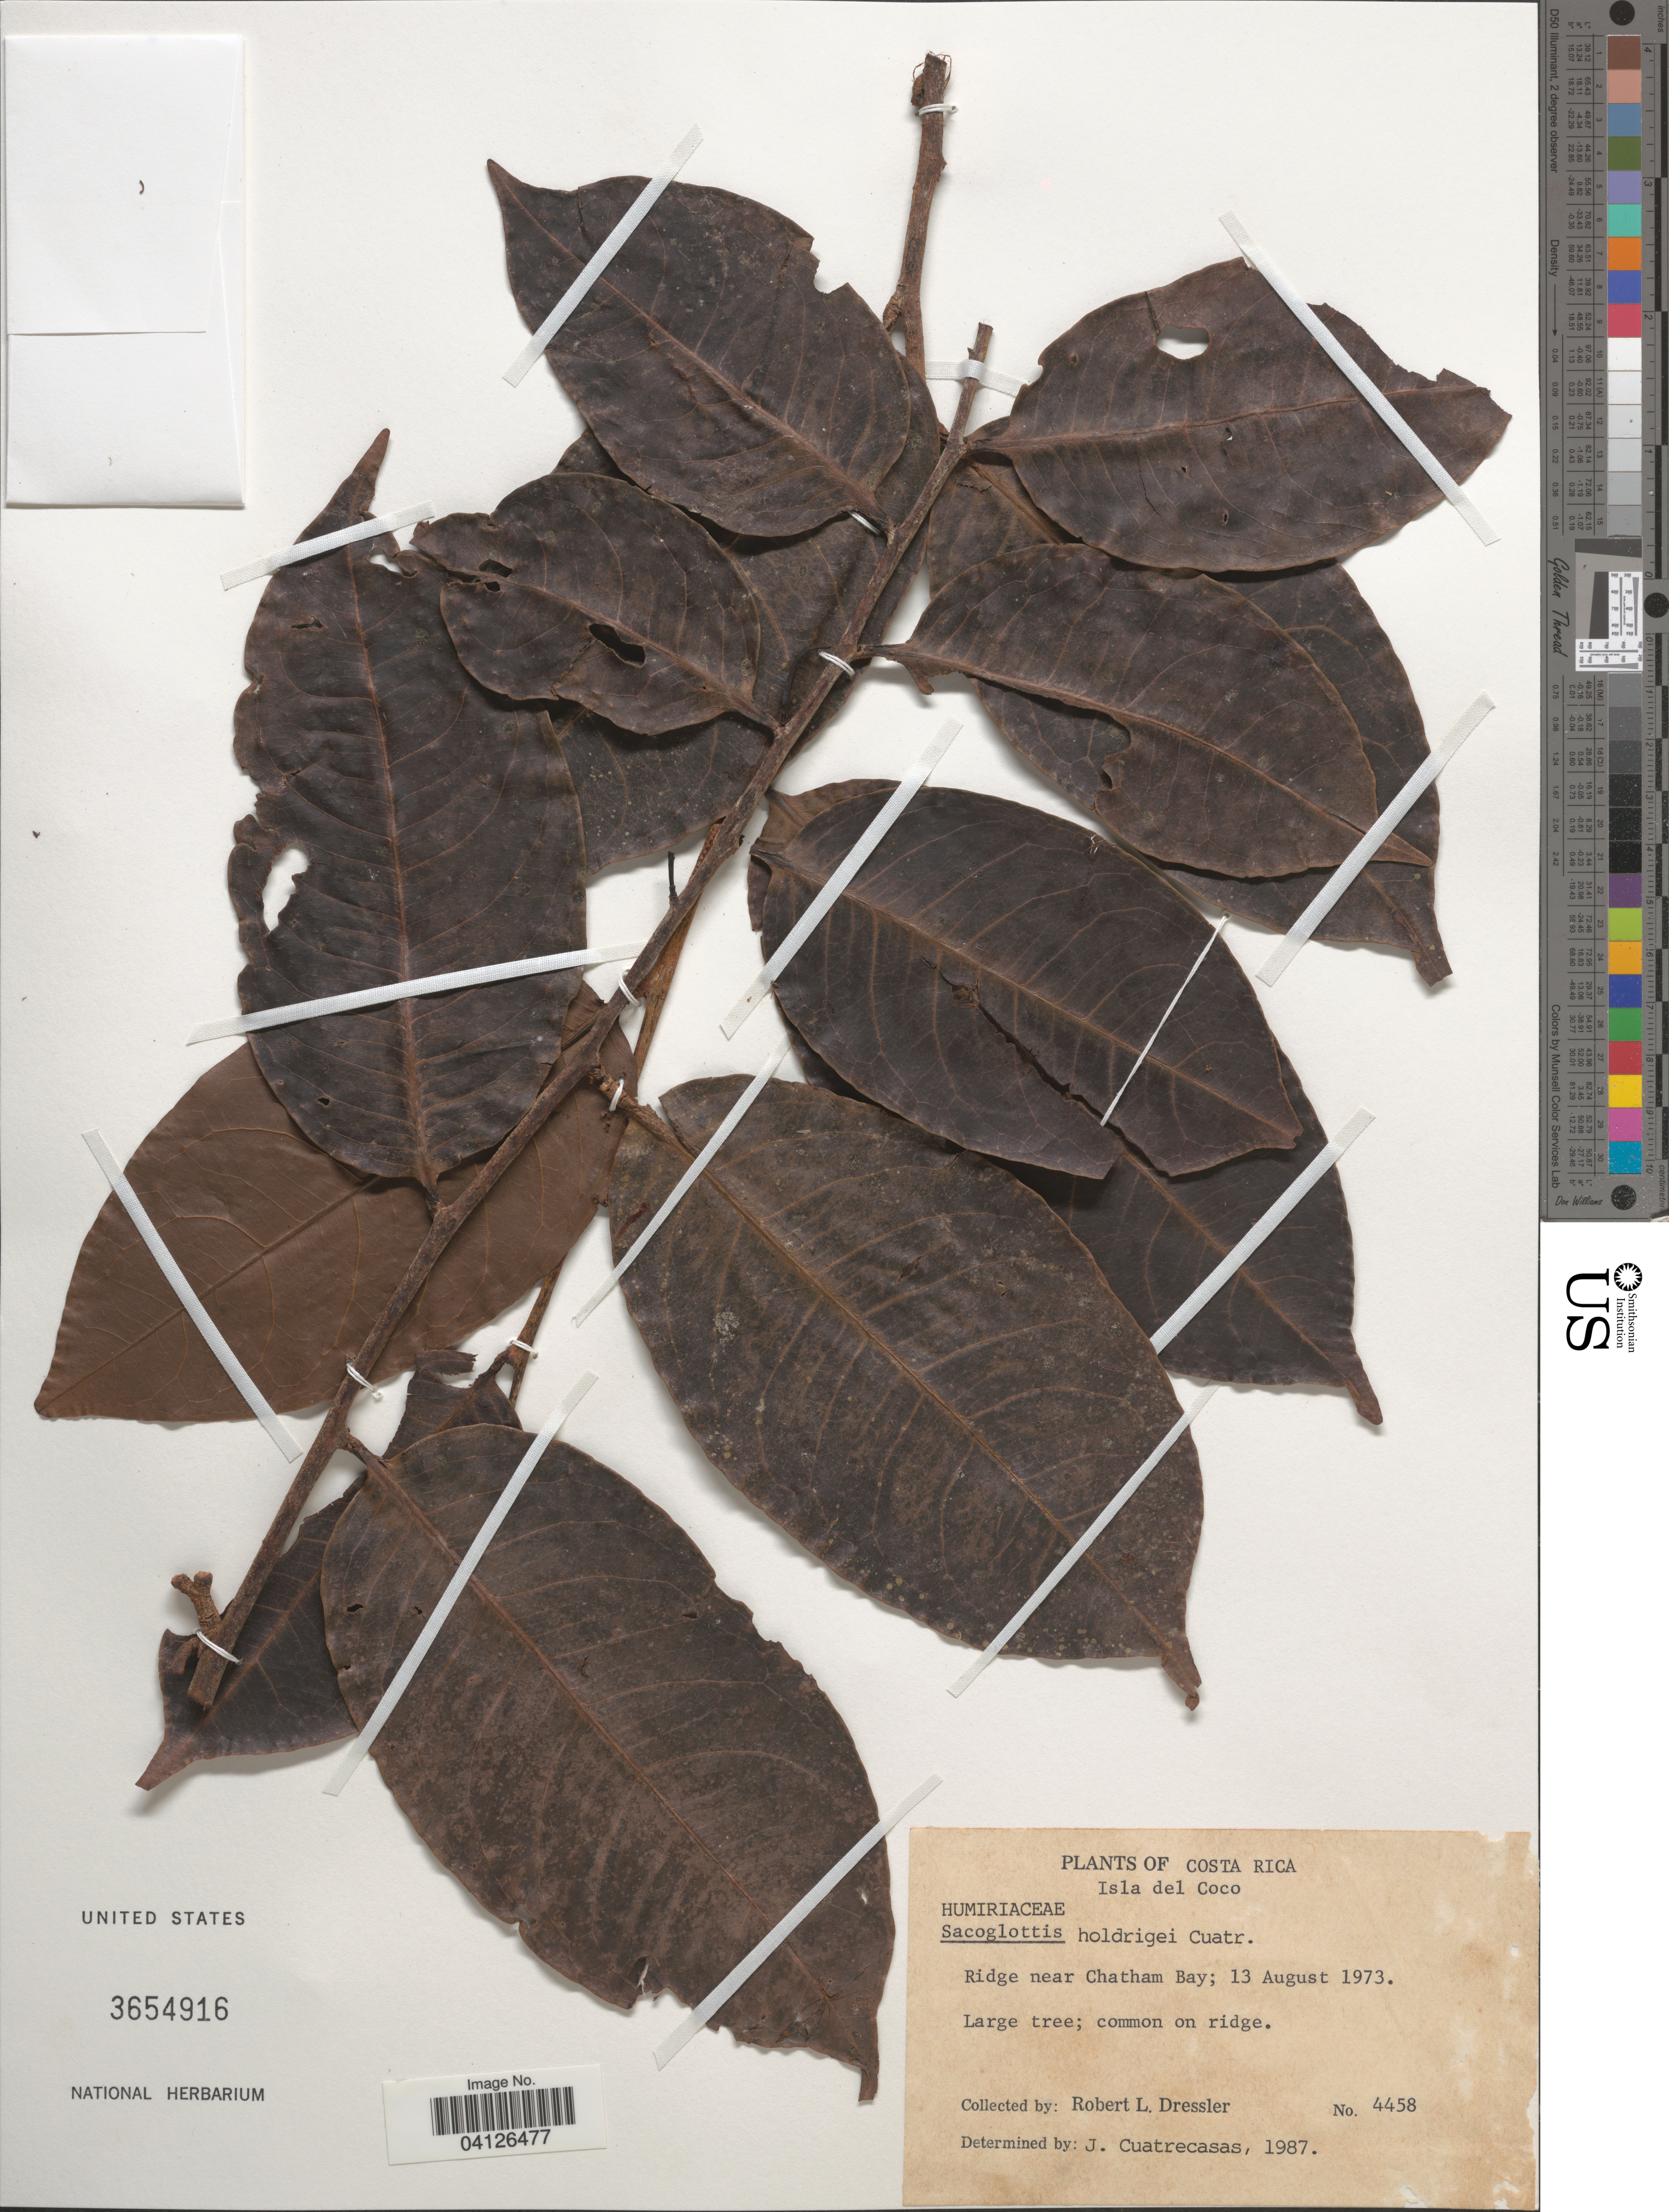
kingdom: Plantae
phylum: Tracheophyta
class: Magnoliopsida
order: Malpighiales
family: Humiriaceae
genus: Sacoglottis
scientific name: Sacoglottis holdridgei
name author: Cuatrec.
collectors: R. Dressler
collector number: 4458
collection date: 1973-08-13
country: Costa Rica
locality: Isla del Coco. Ridge near Chatham Bay.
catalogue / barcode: US 3654916